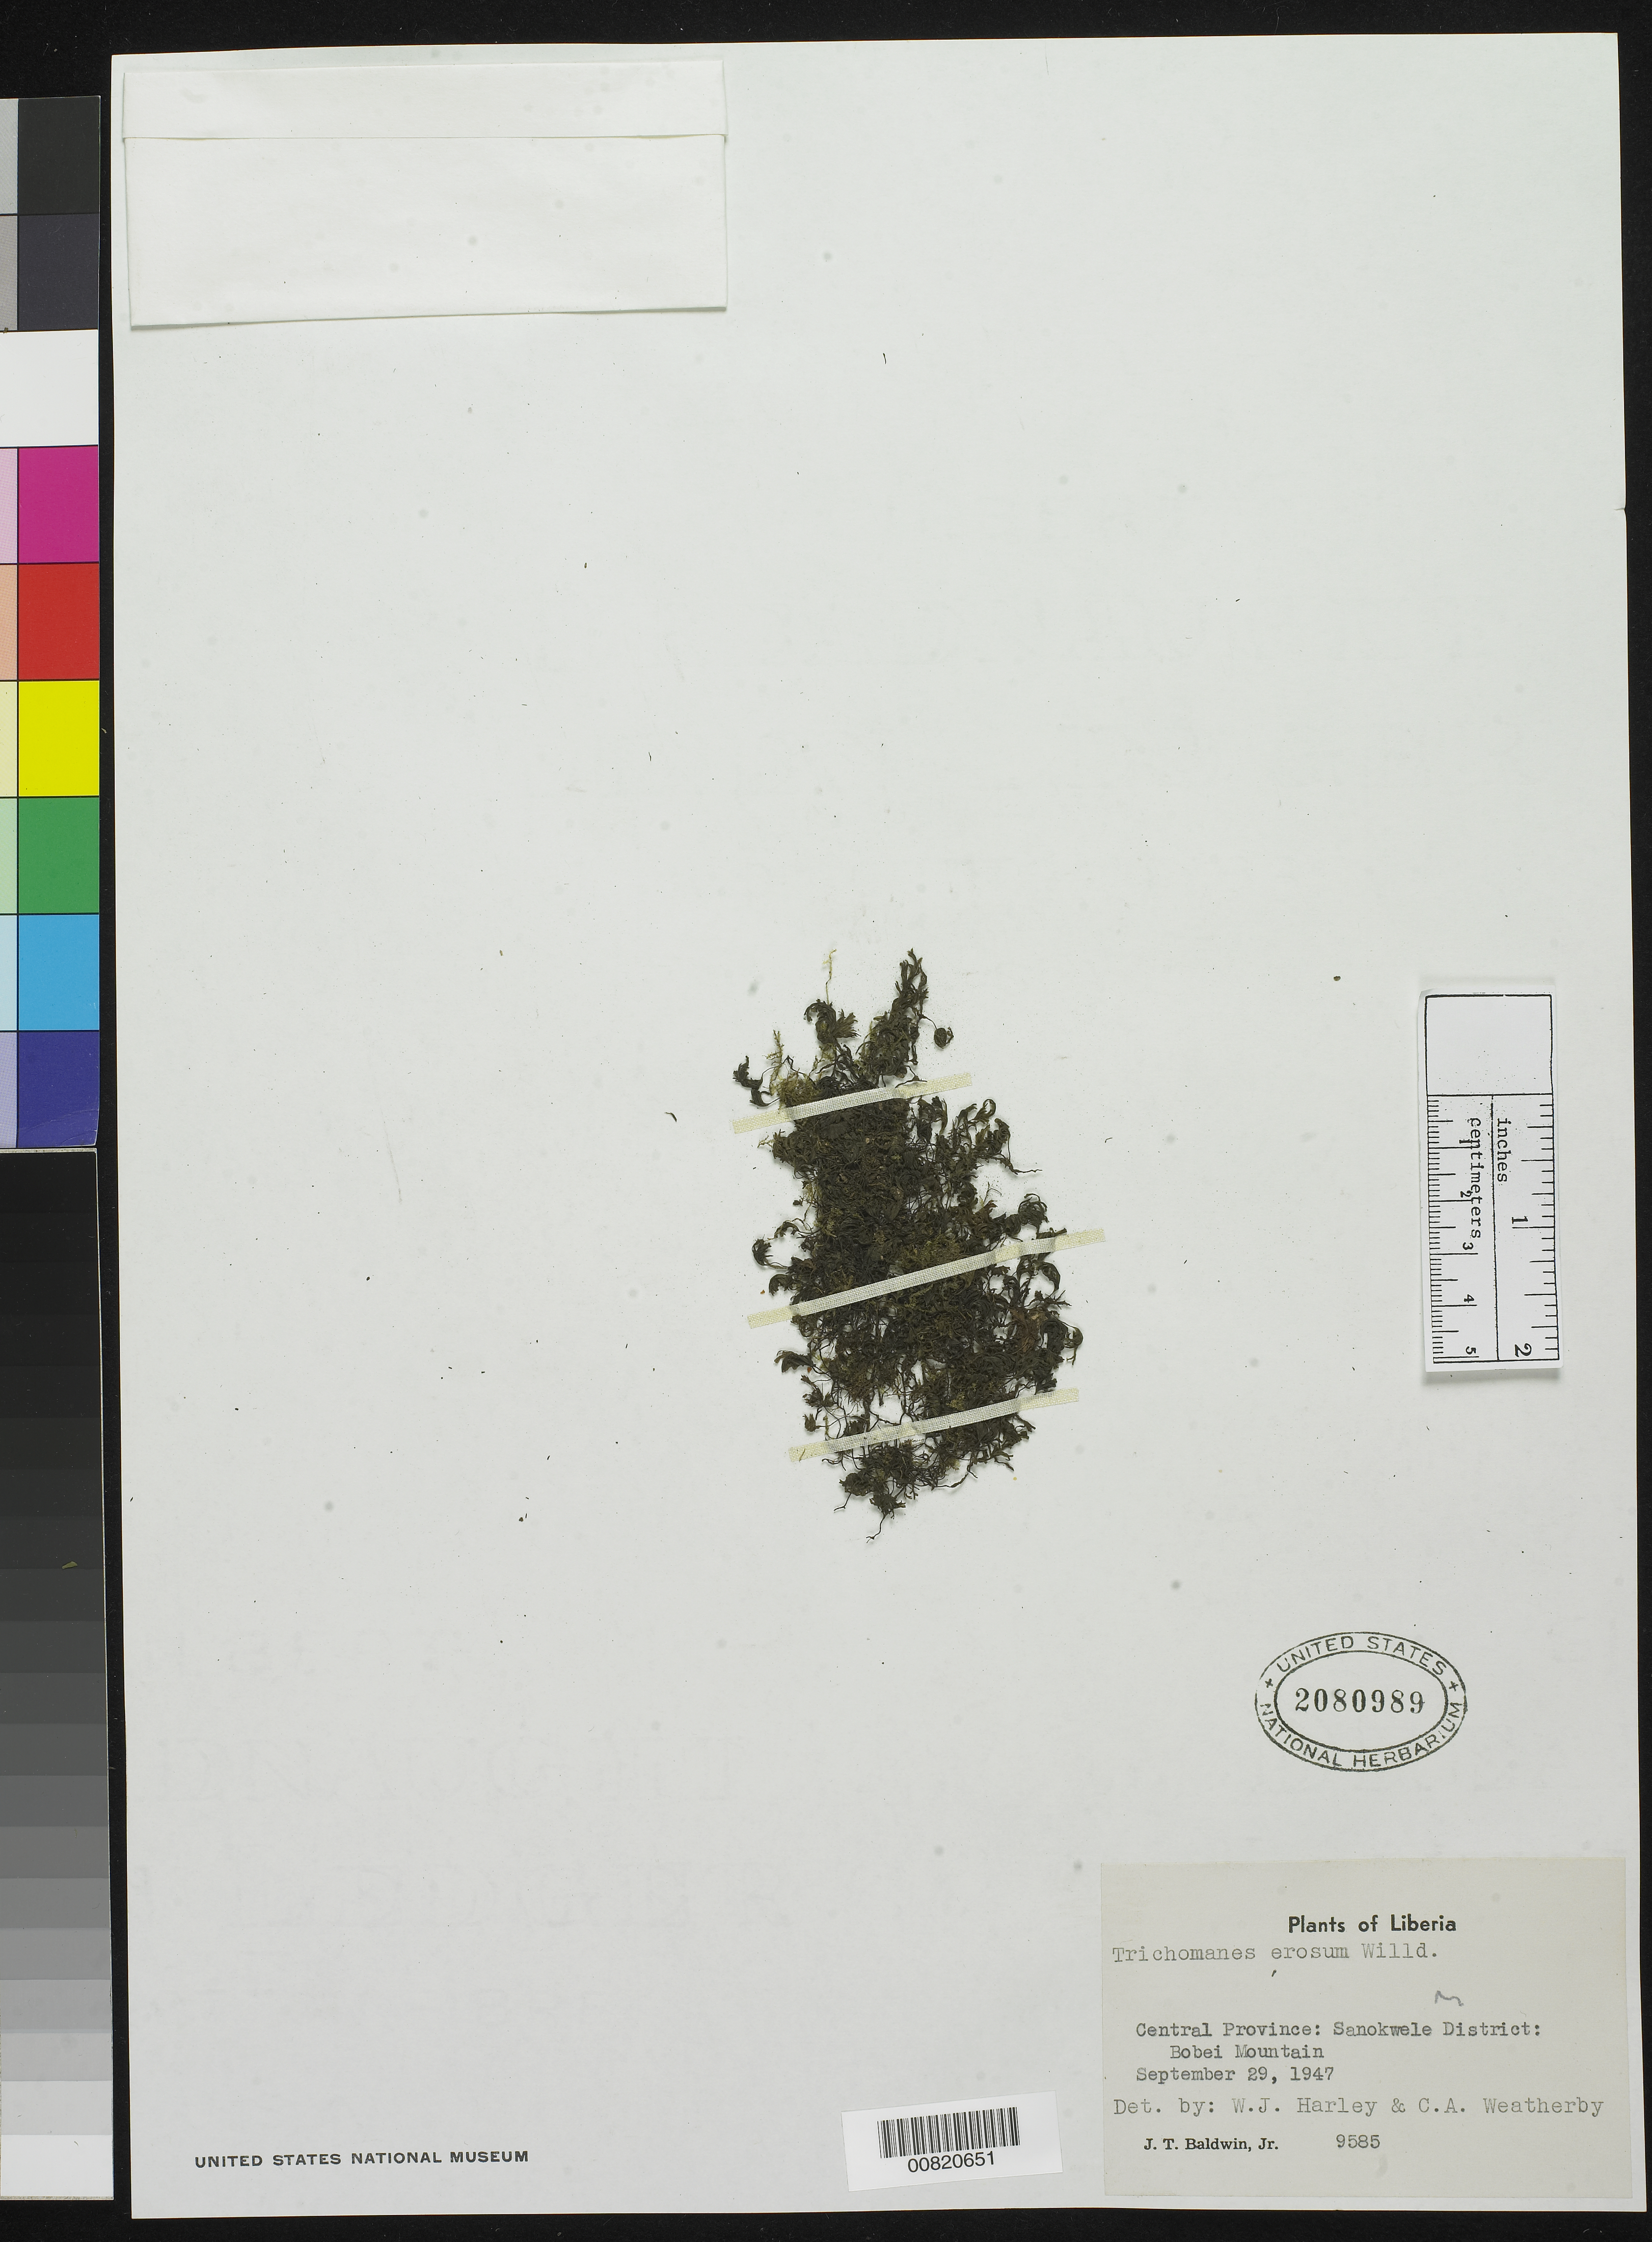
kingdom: Plantae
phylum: Tracheophyta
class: Polypodiopsida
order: Hymenophyllales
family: Hymenophyllaceae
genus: Didymoglossum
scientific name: Didymoglossum erosum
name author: (Willd.) J.P. Roux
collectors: J. T. Baldwin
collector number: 9585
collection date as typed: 29 Sep 1947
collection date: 1947-09-29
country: Liberia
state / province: Nimba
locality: Central Province: Sanokwele District, Bobei Mountain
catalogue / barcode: US 2080989